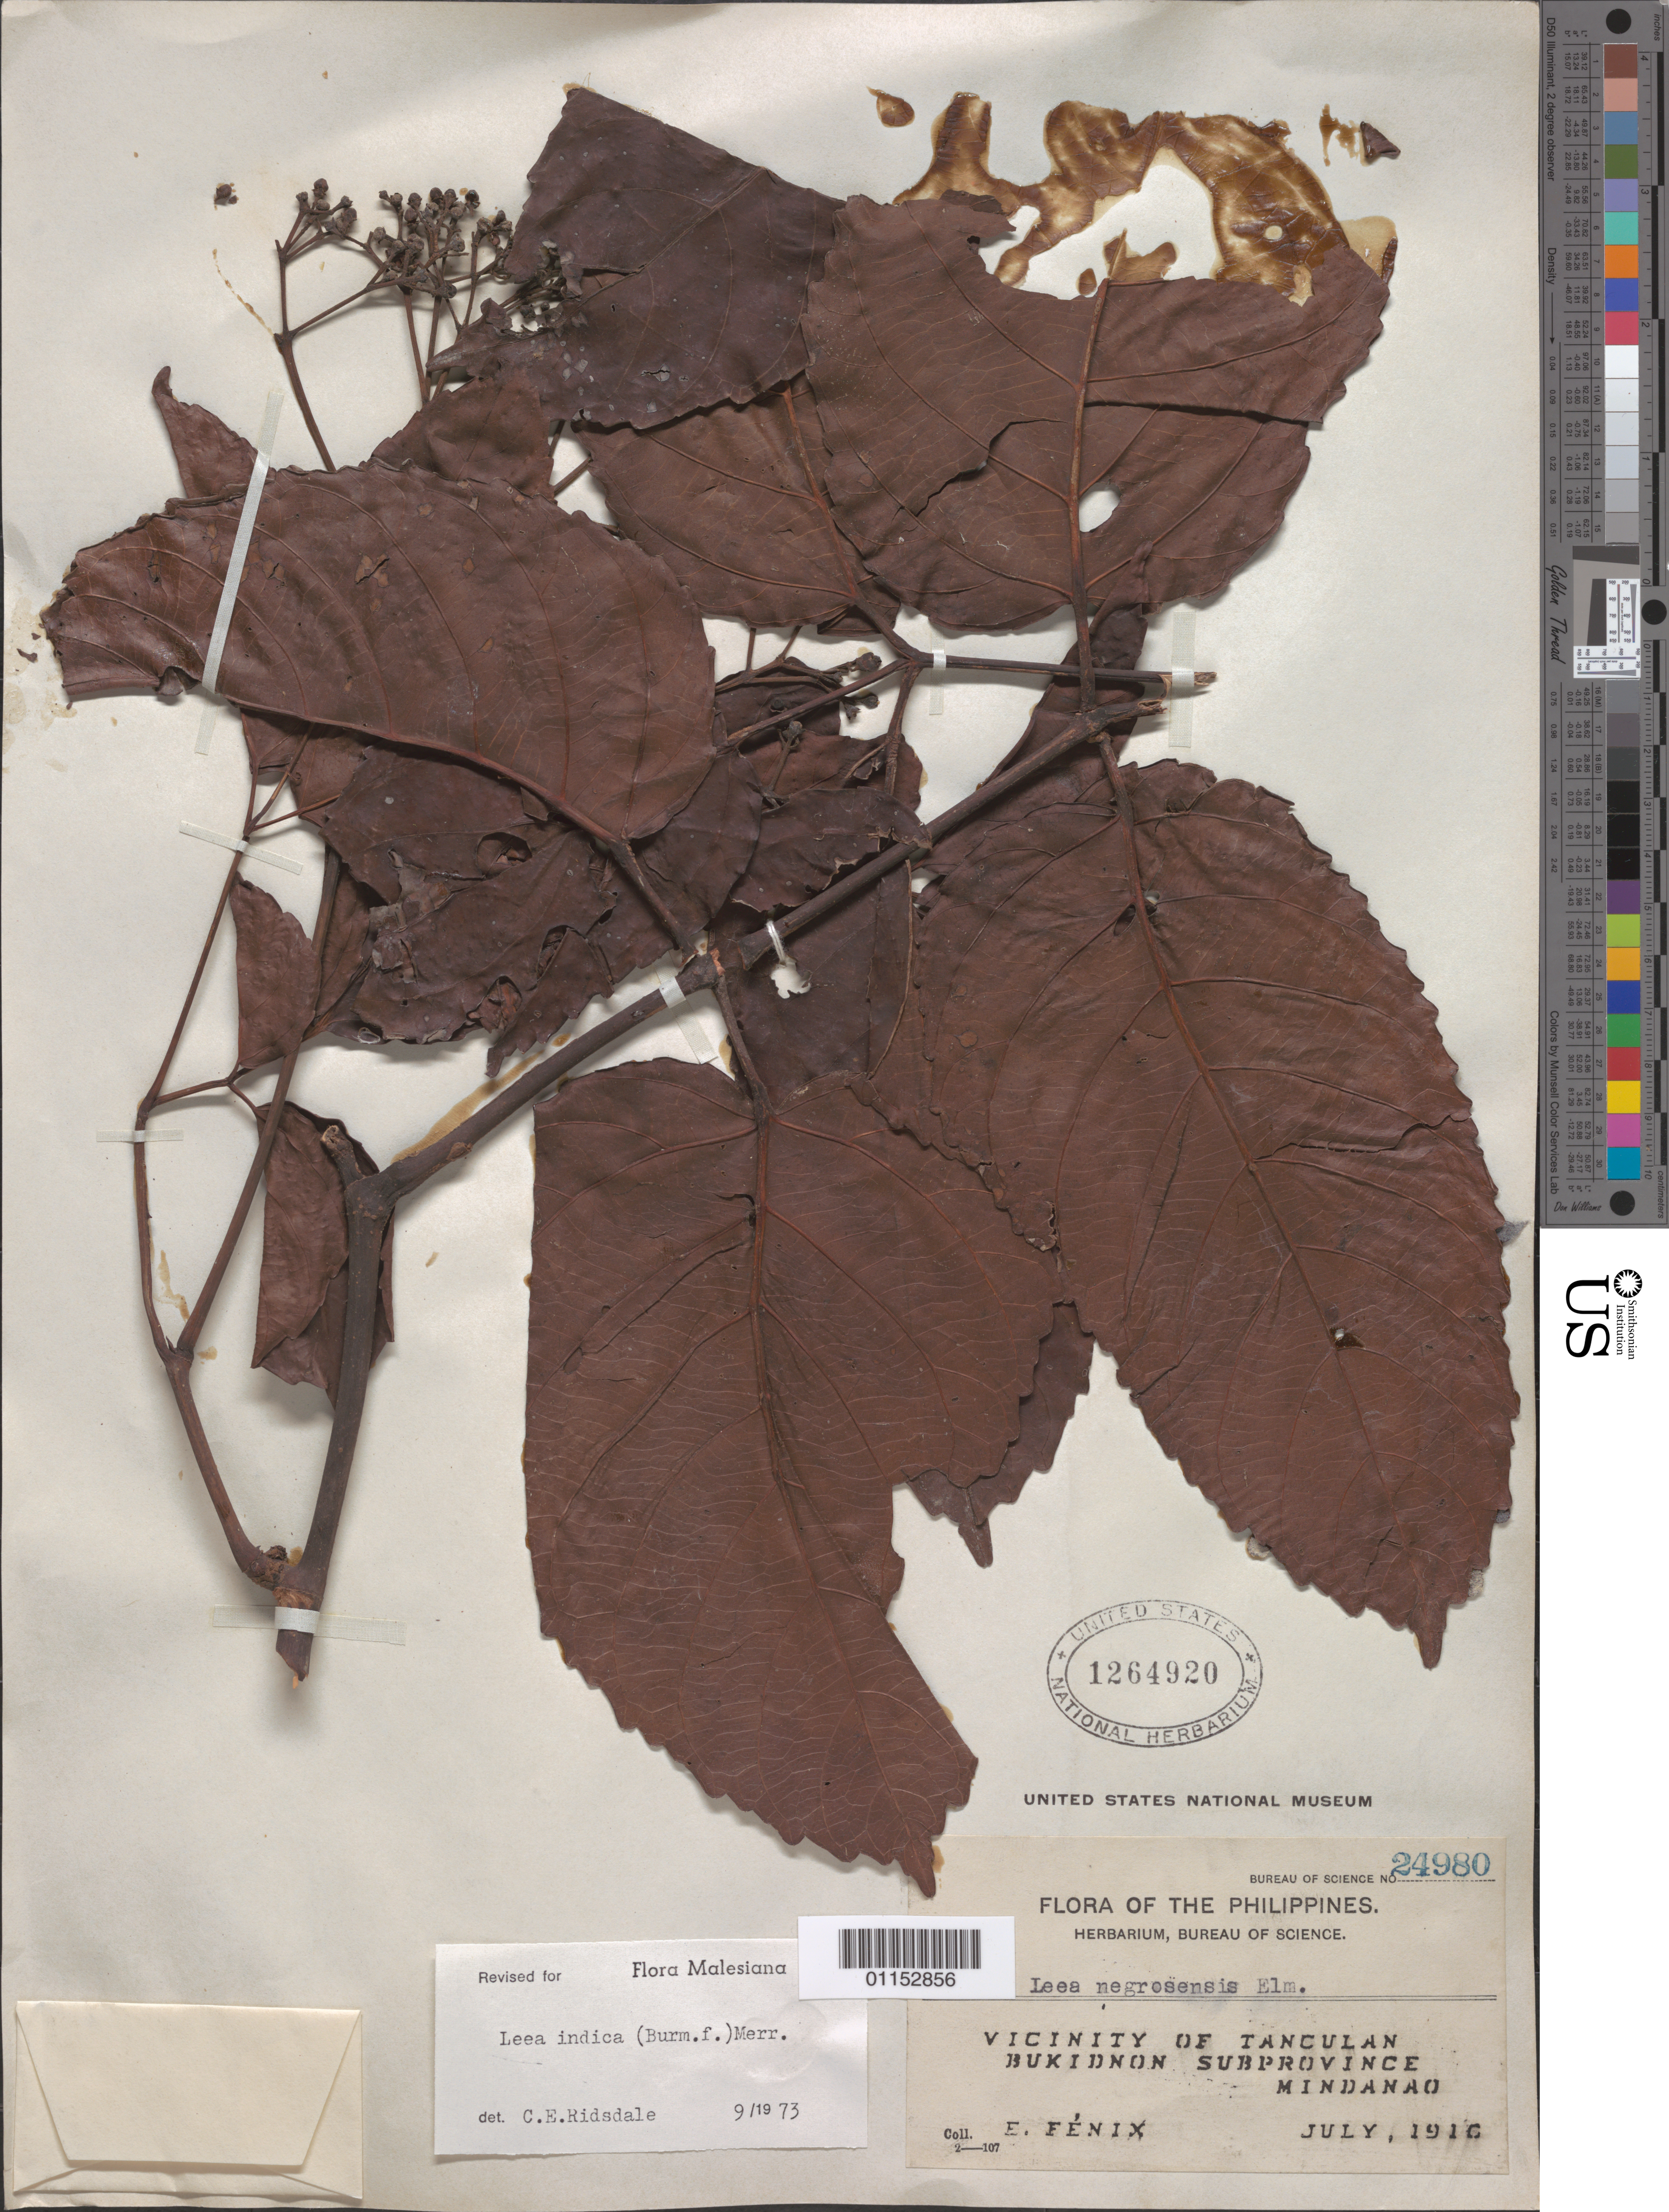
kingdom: Plantae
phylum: Tracheophyta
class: Magnoliopsida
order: Vitales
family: Vitaceae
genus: Leea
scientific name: Leea indica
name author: (Burm. f.) Merr.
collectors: E. Fenix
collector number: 24980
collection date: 1910-07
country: Philippines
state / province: Northern Mindanao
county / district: Bukidnon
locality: Vicinity of Tanculan. Mindanao.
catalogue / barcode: US 1264920